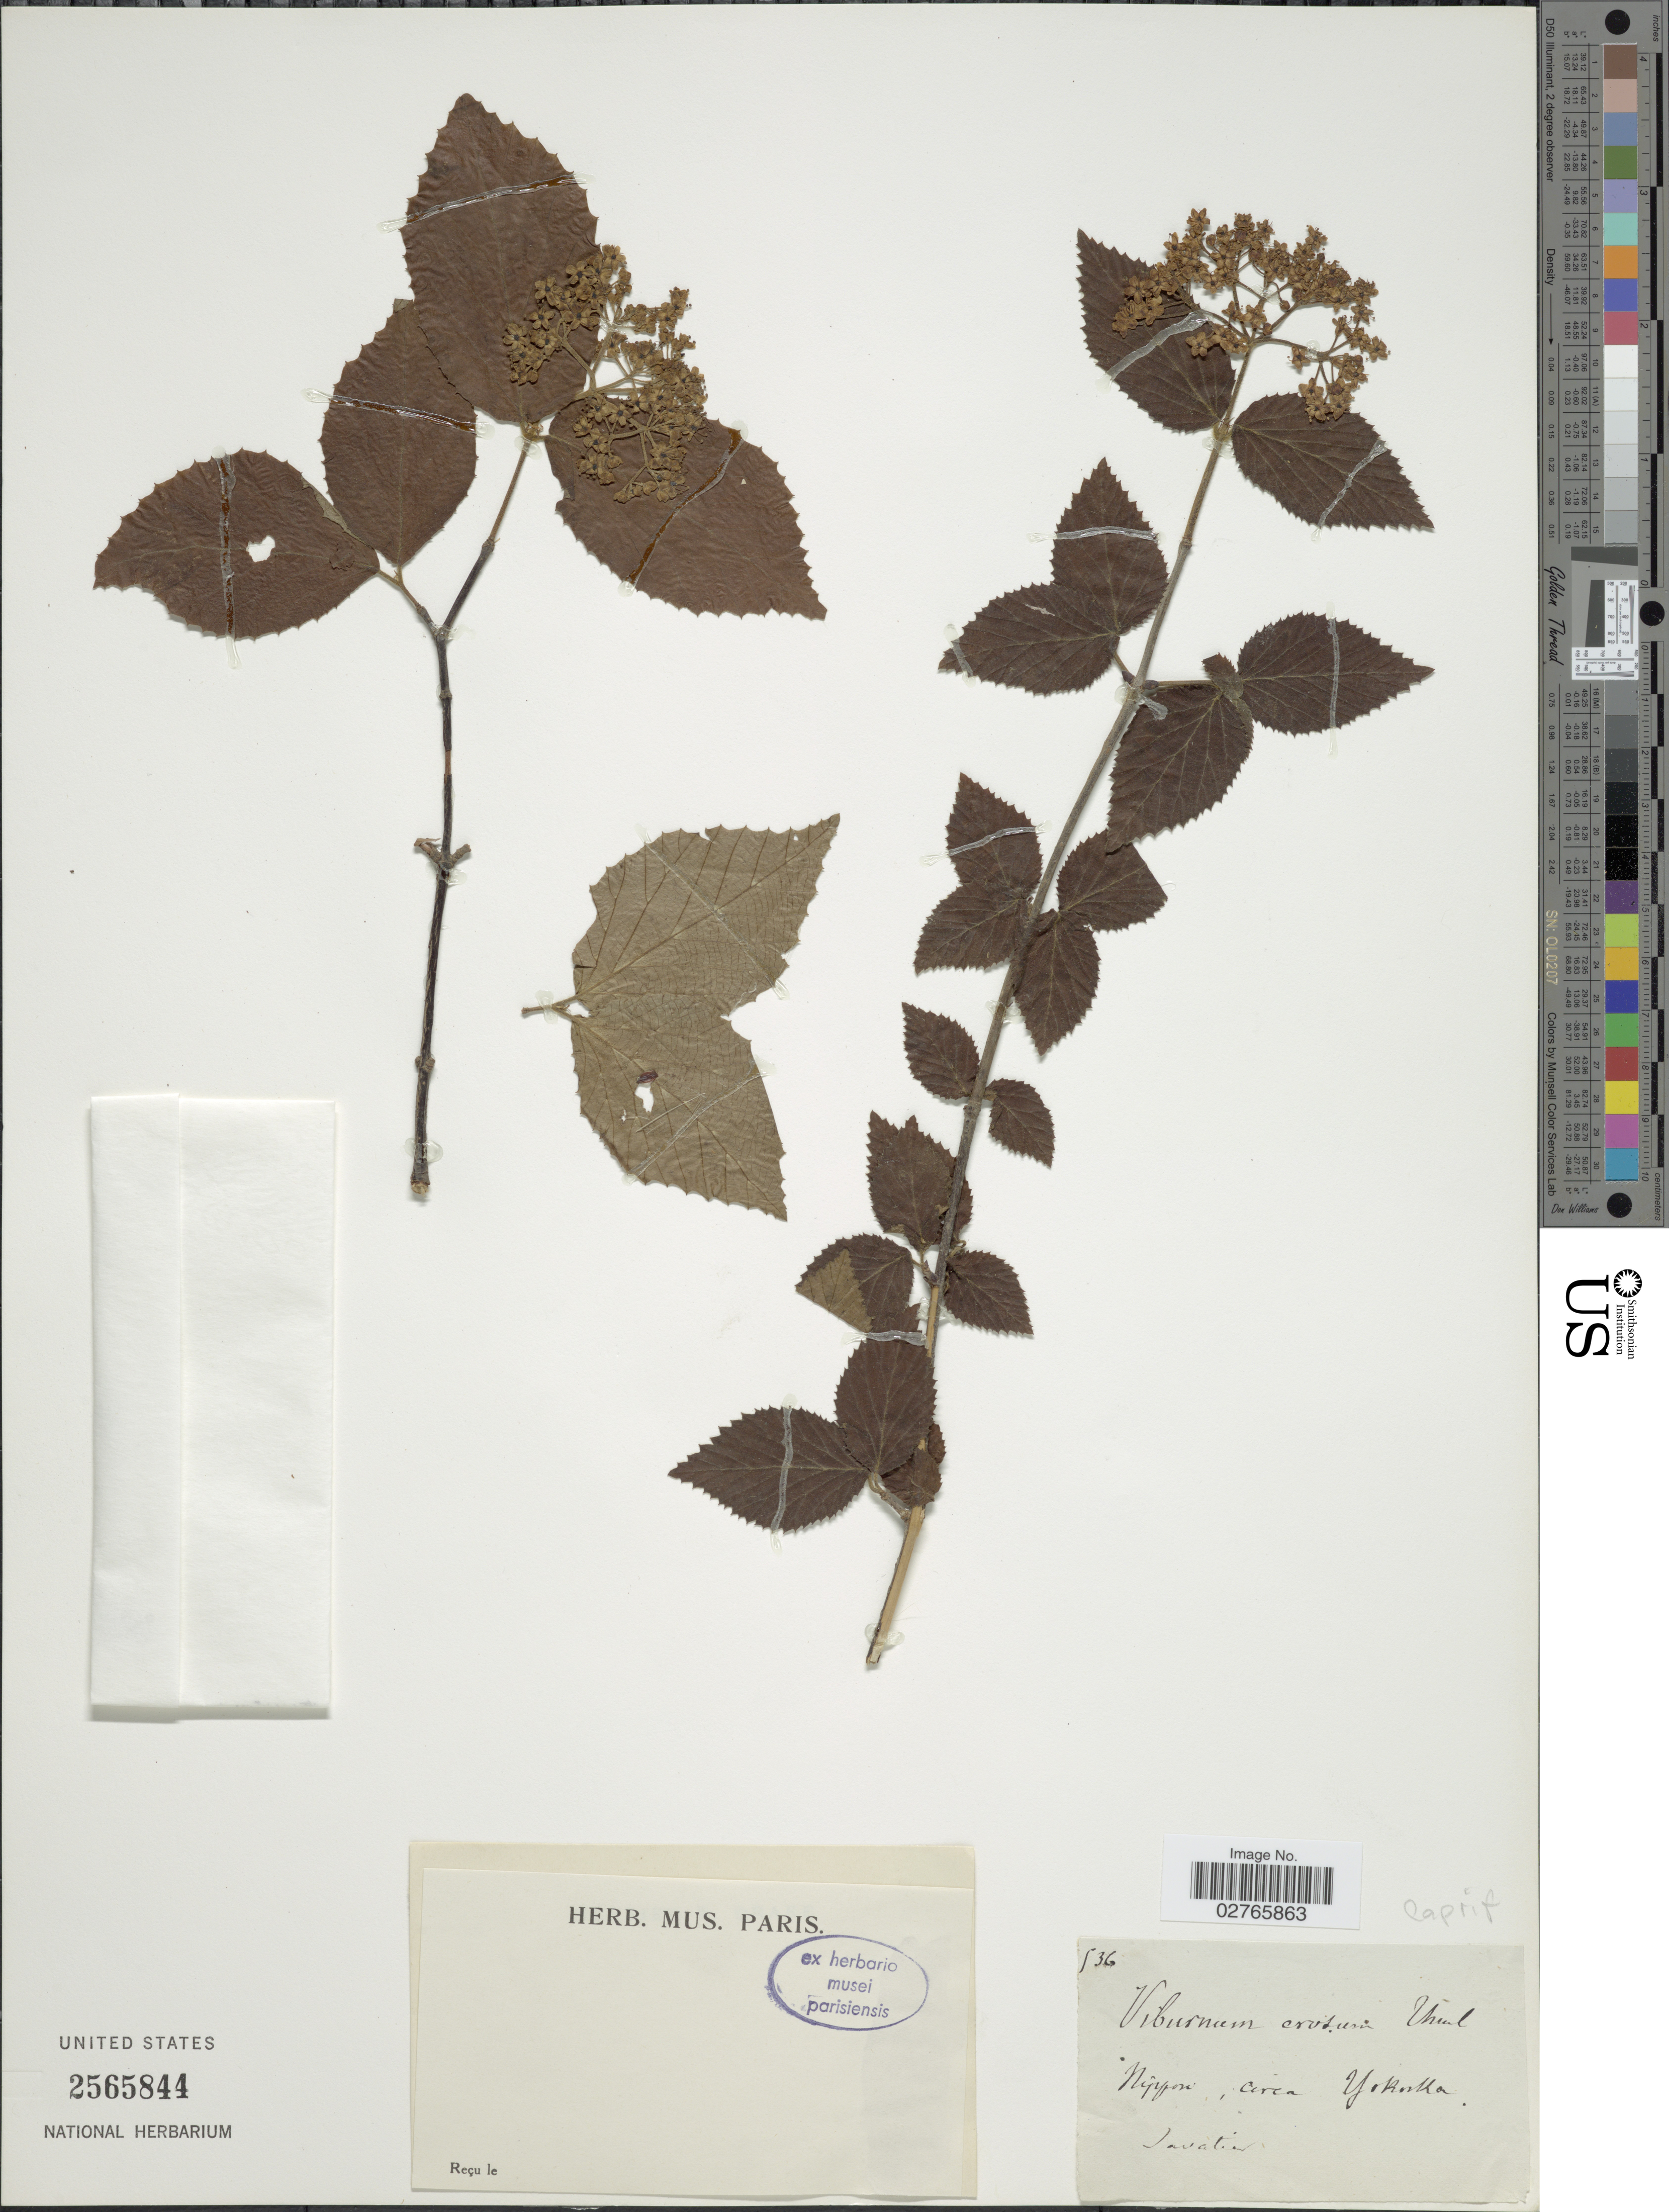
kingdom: Plantae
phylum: Tracheophyta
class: Magnoliopsida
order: Dipsacales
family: Viburnaceae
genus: Viburnum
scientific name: Viburnum erosum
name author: Thunb.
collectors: Savatier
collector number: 536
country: Japan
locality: Nippon, circa Yokoska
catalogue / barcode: US 2565844